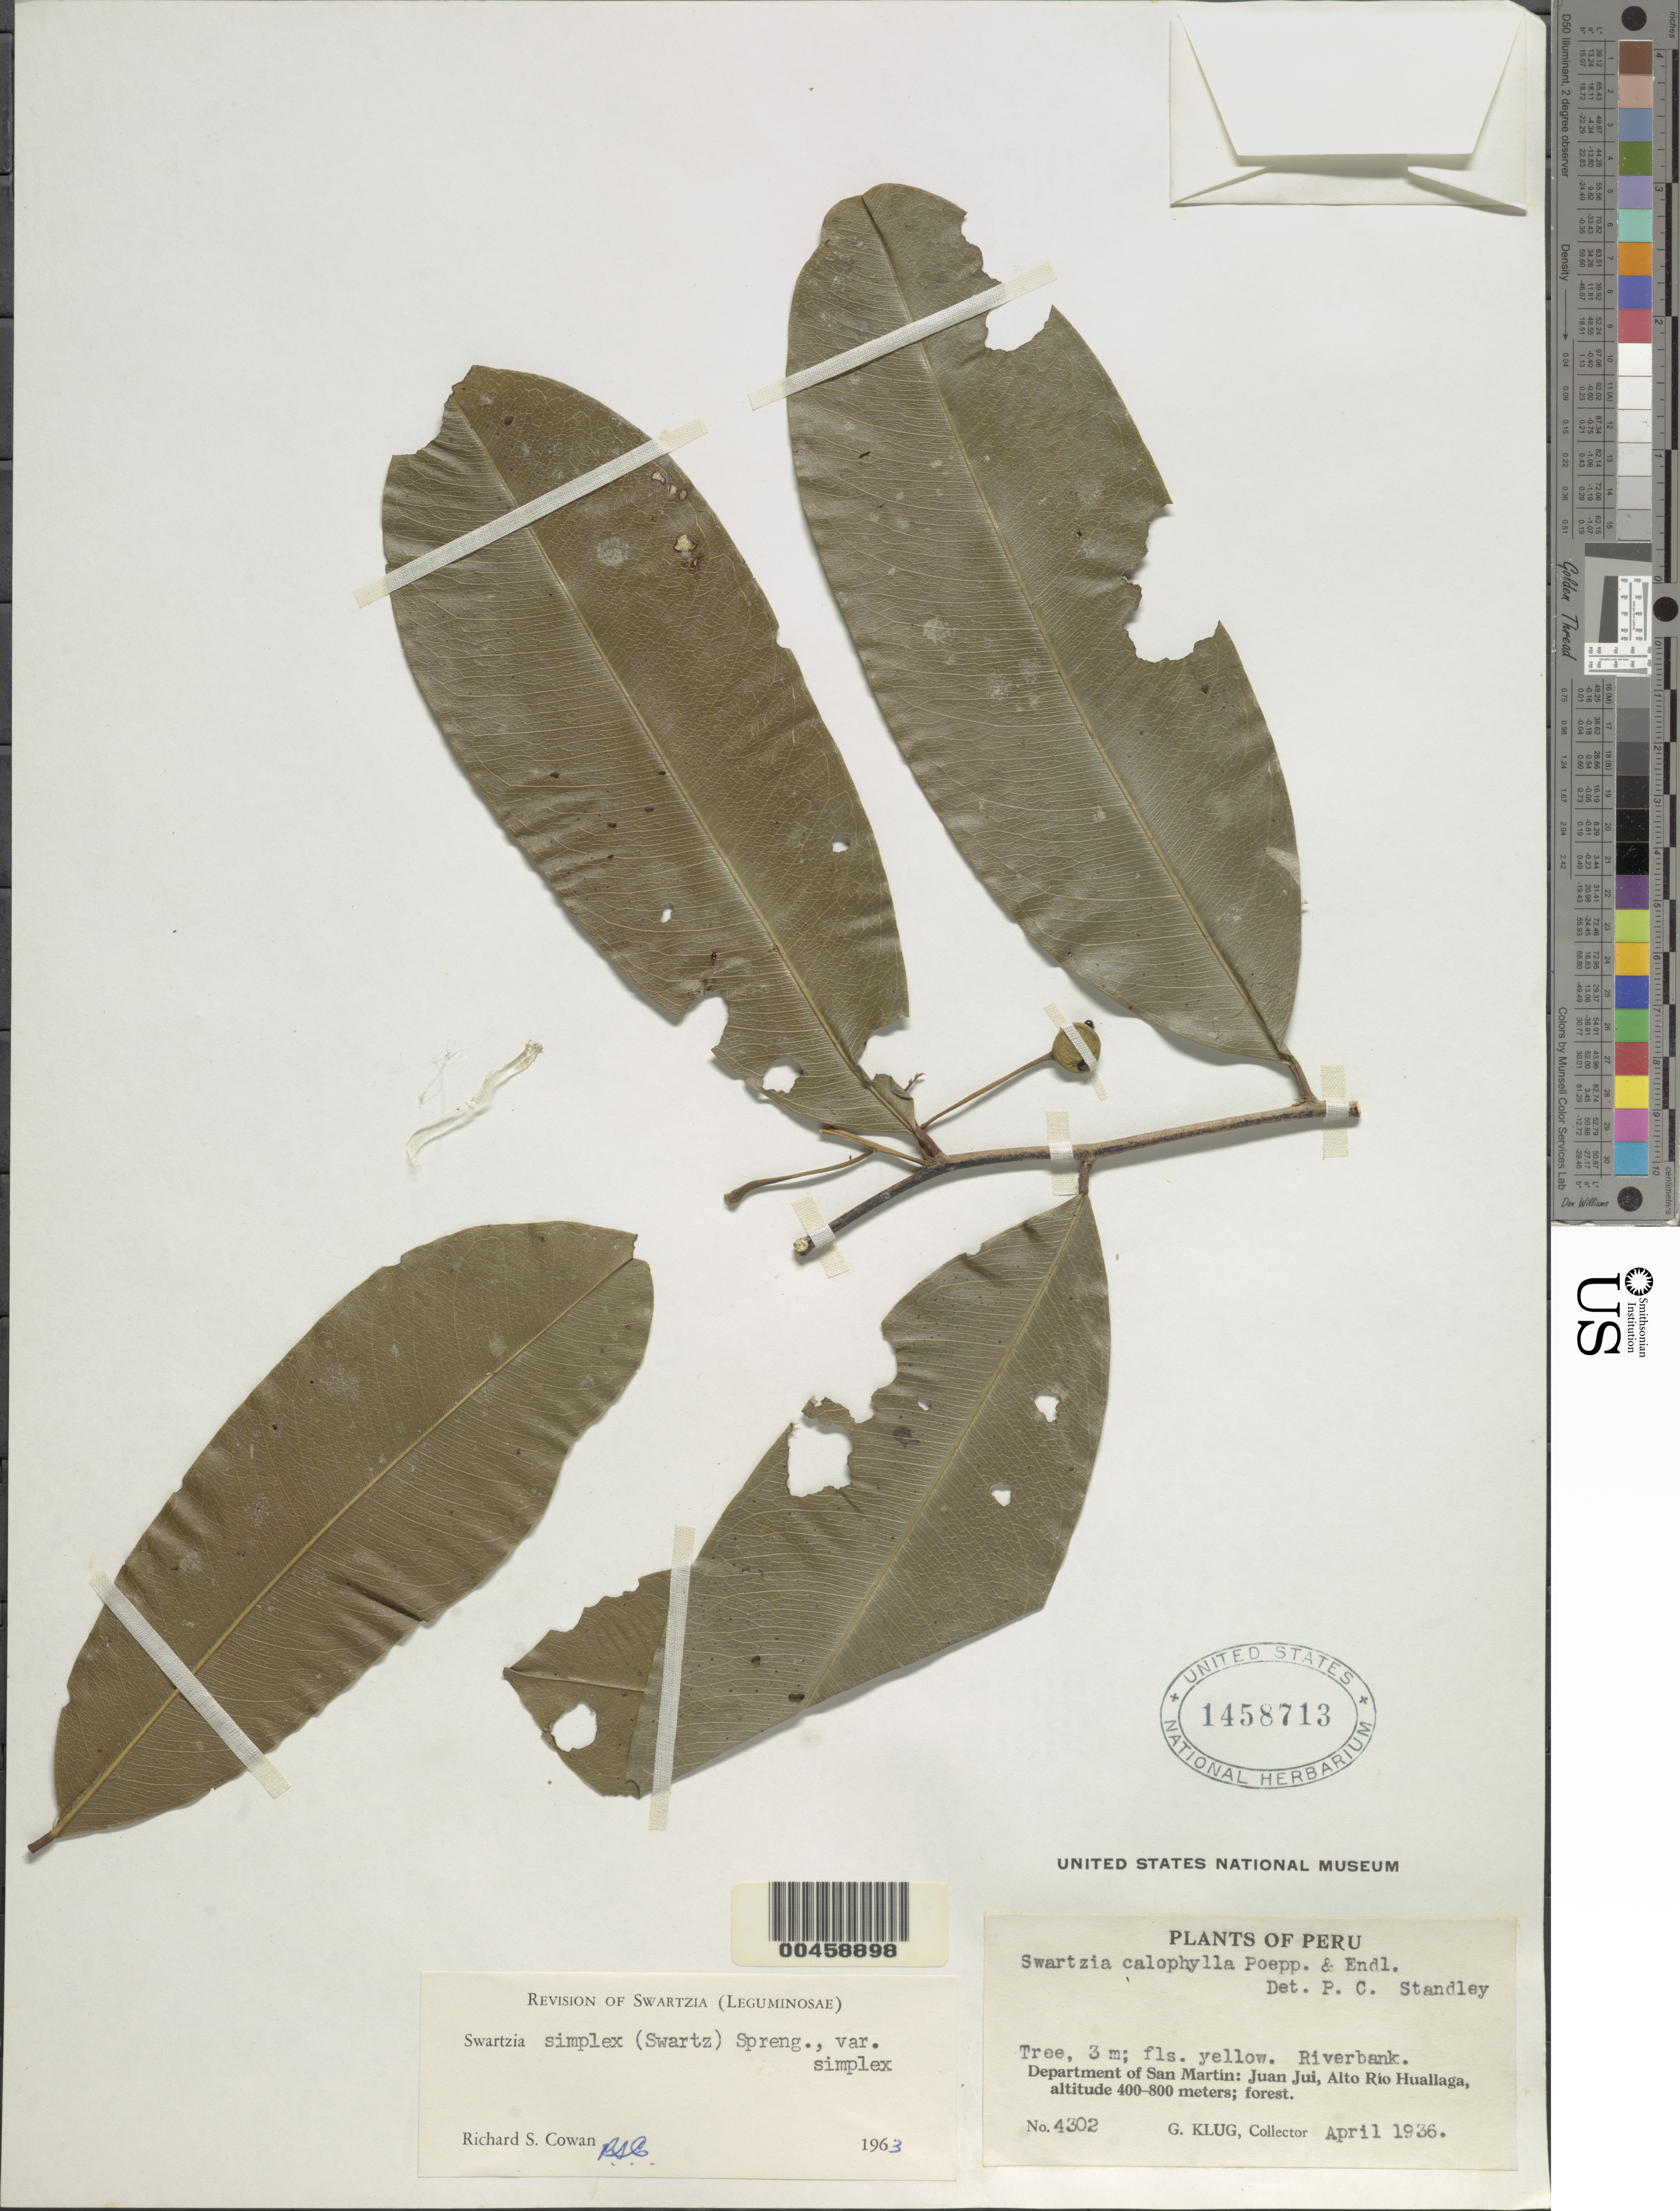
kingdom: Plantae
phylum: Tracheophyta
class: Magnoliopsida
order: Fabales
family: Fabaceae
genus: Swartzia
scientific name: Swartzia simplex var. simplex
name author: (Sw.) Spreng.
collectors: G. Klug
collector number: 4302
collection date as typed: Apr 1936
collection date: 1936-04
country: Peru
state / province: San Martín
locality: Juan jui, alto rio huallaga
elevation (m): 400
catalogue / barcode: US 1458713